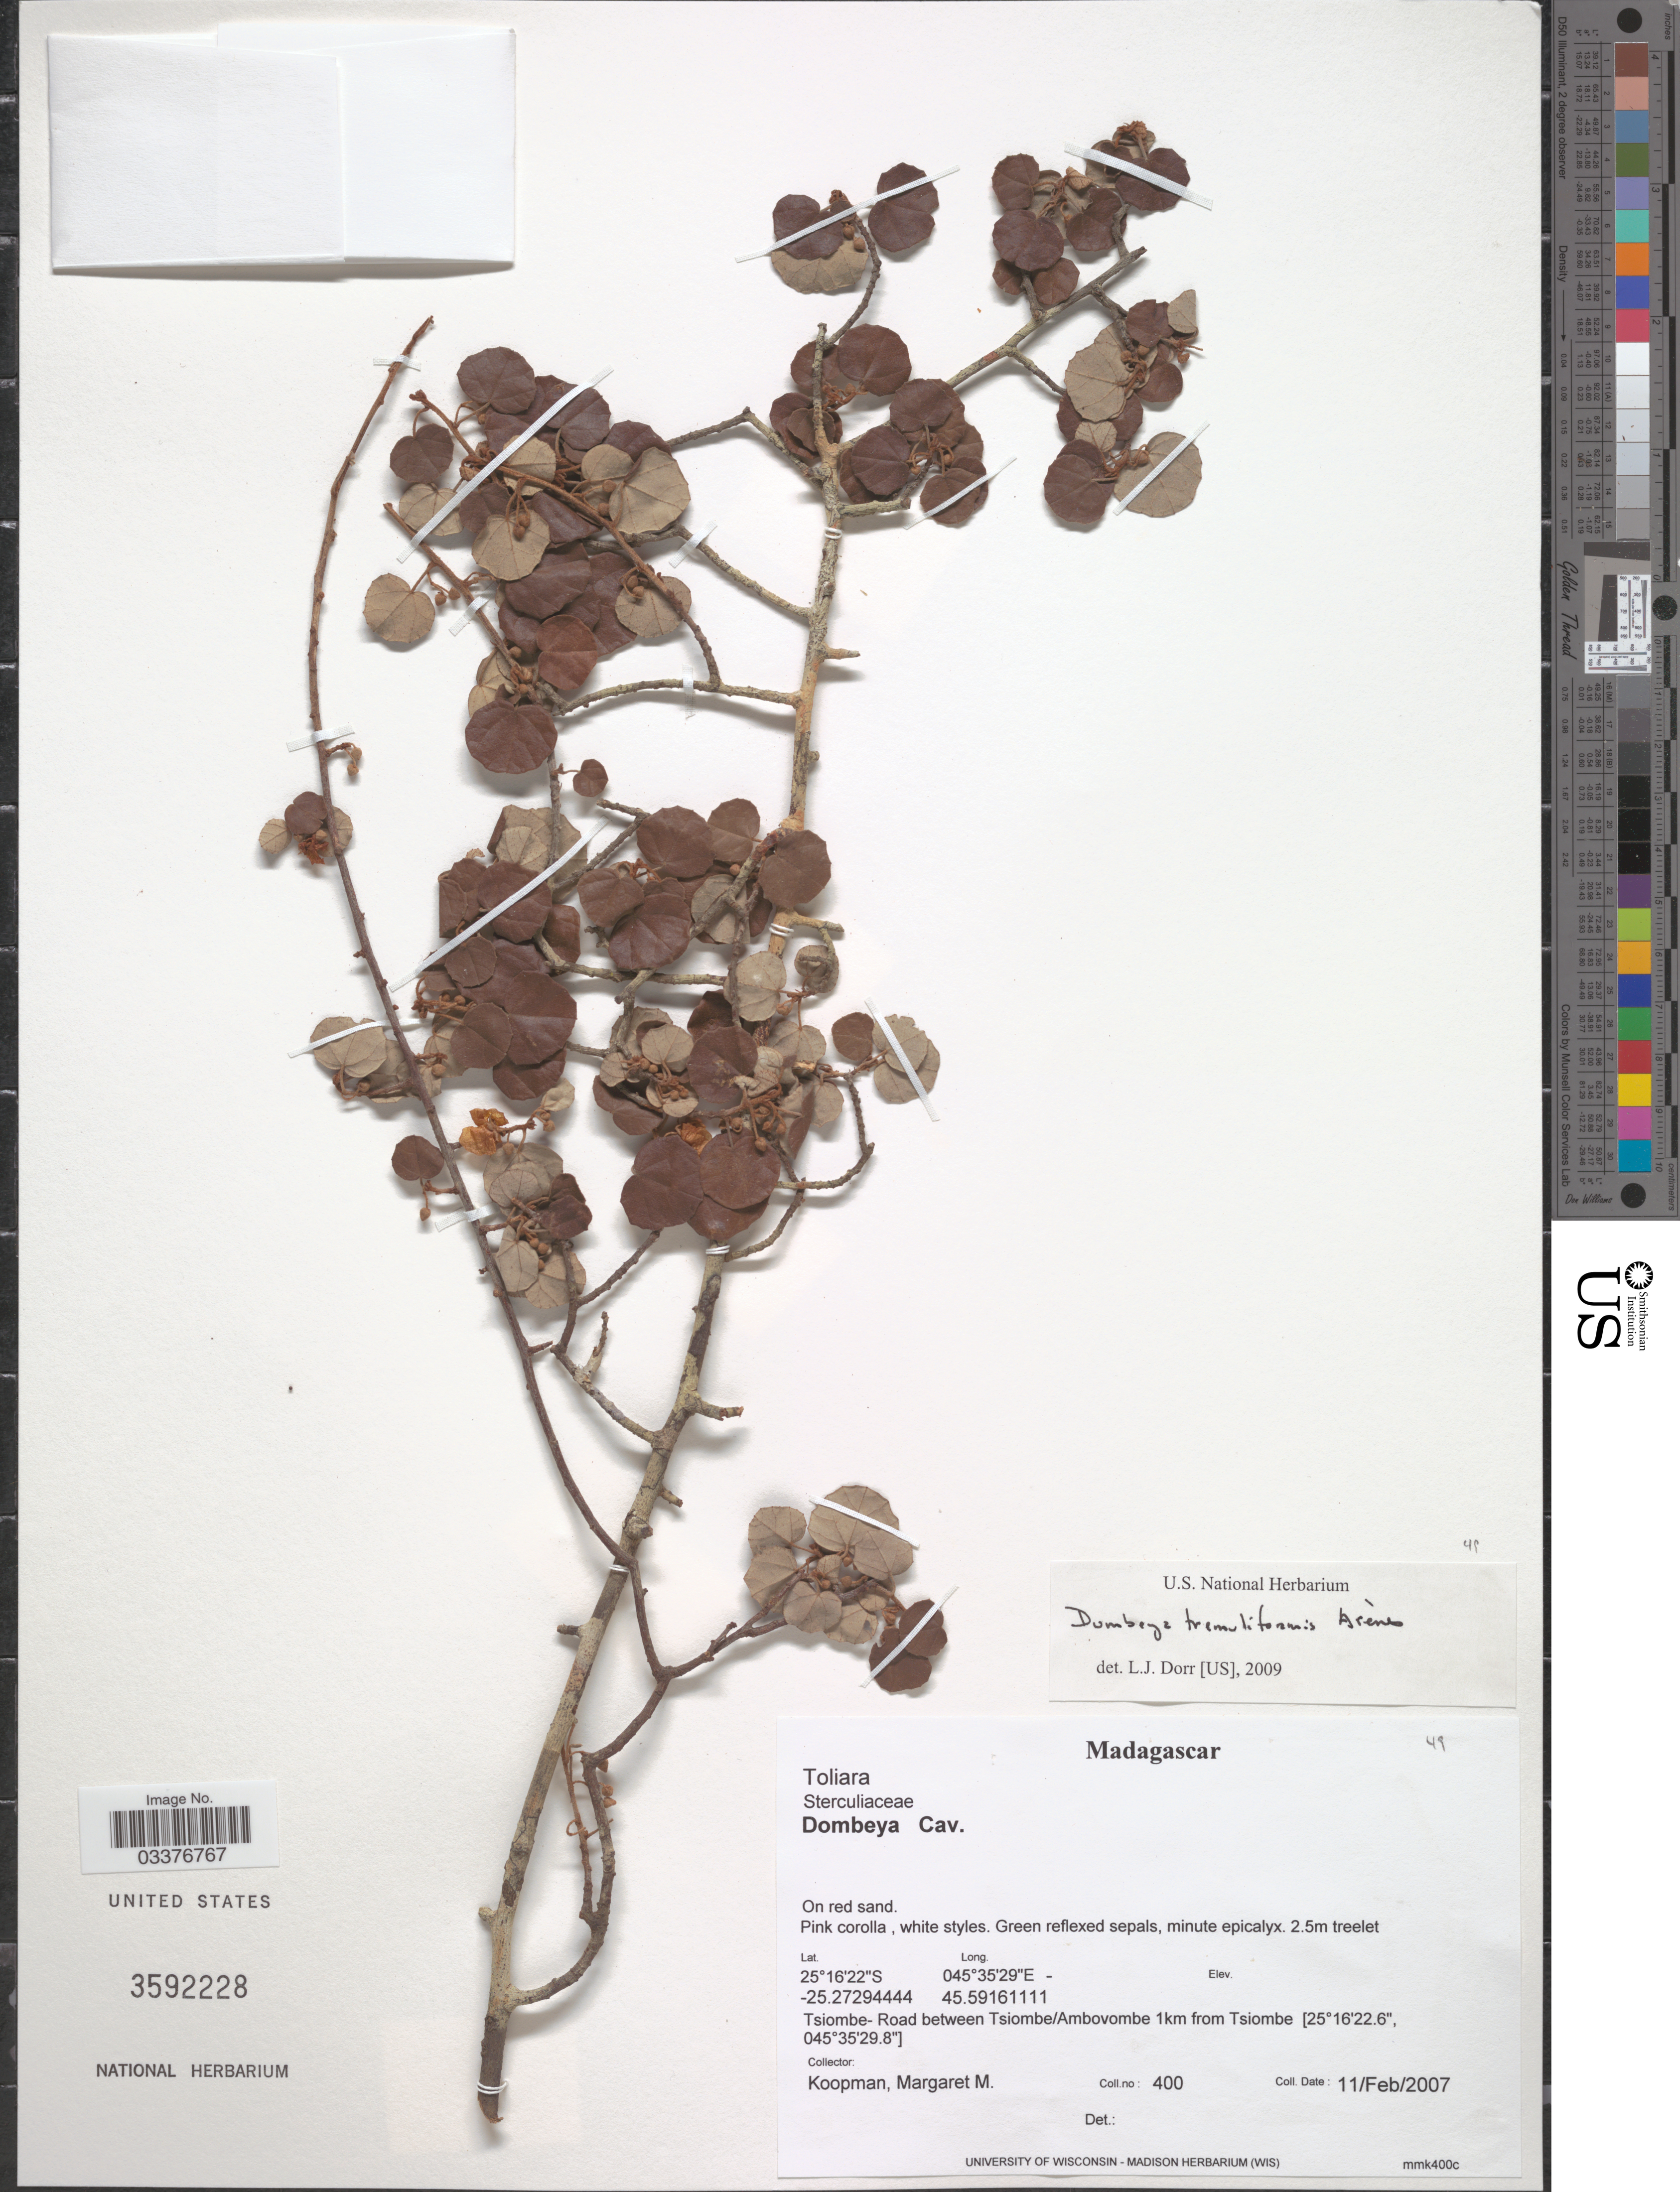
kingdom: Plantae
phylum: Tracheophyta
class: Magnoliopsida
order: Malvales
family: Malvaceae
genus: Dombeya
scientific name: Dombeya tremuliformis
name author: Arènes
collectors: M. M. Koopman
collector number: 400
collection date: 2007-02-11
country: Madagascar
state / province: Androy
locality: Tsiombe-Road between Tsiombe/Ambovombe 1km from Tsiombe.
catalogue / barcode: US 3592228